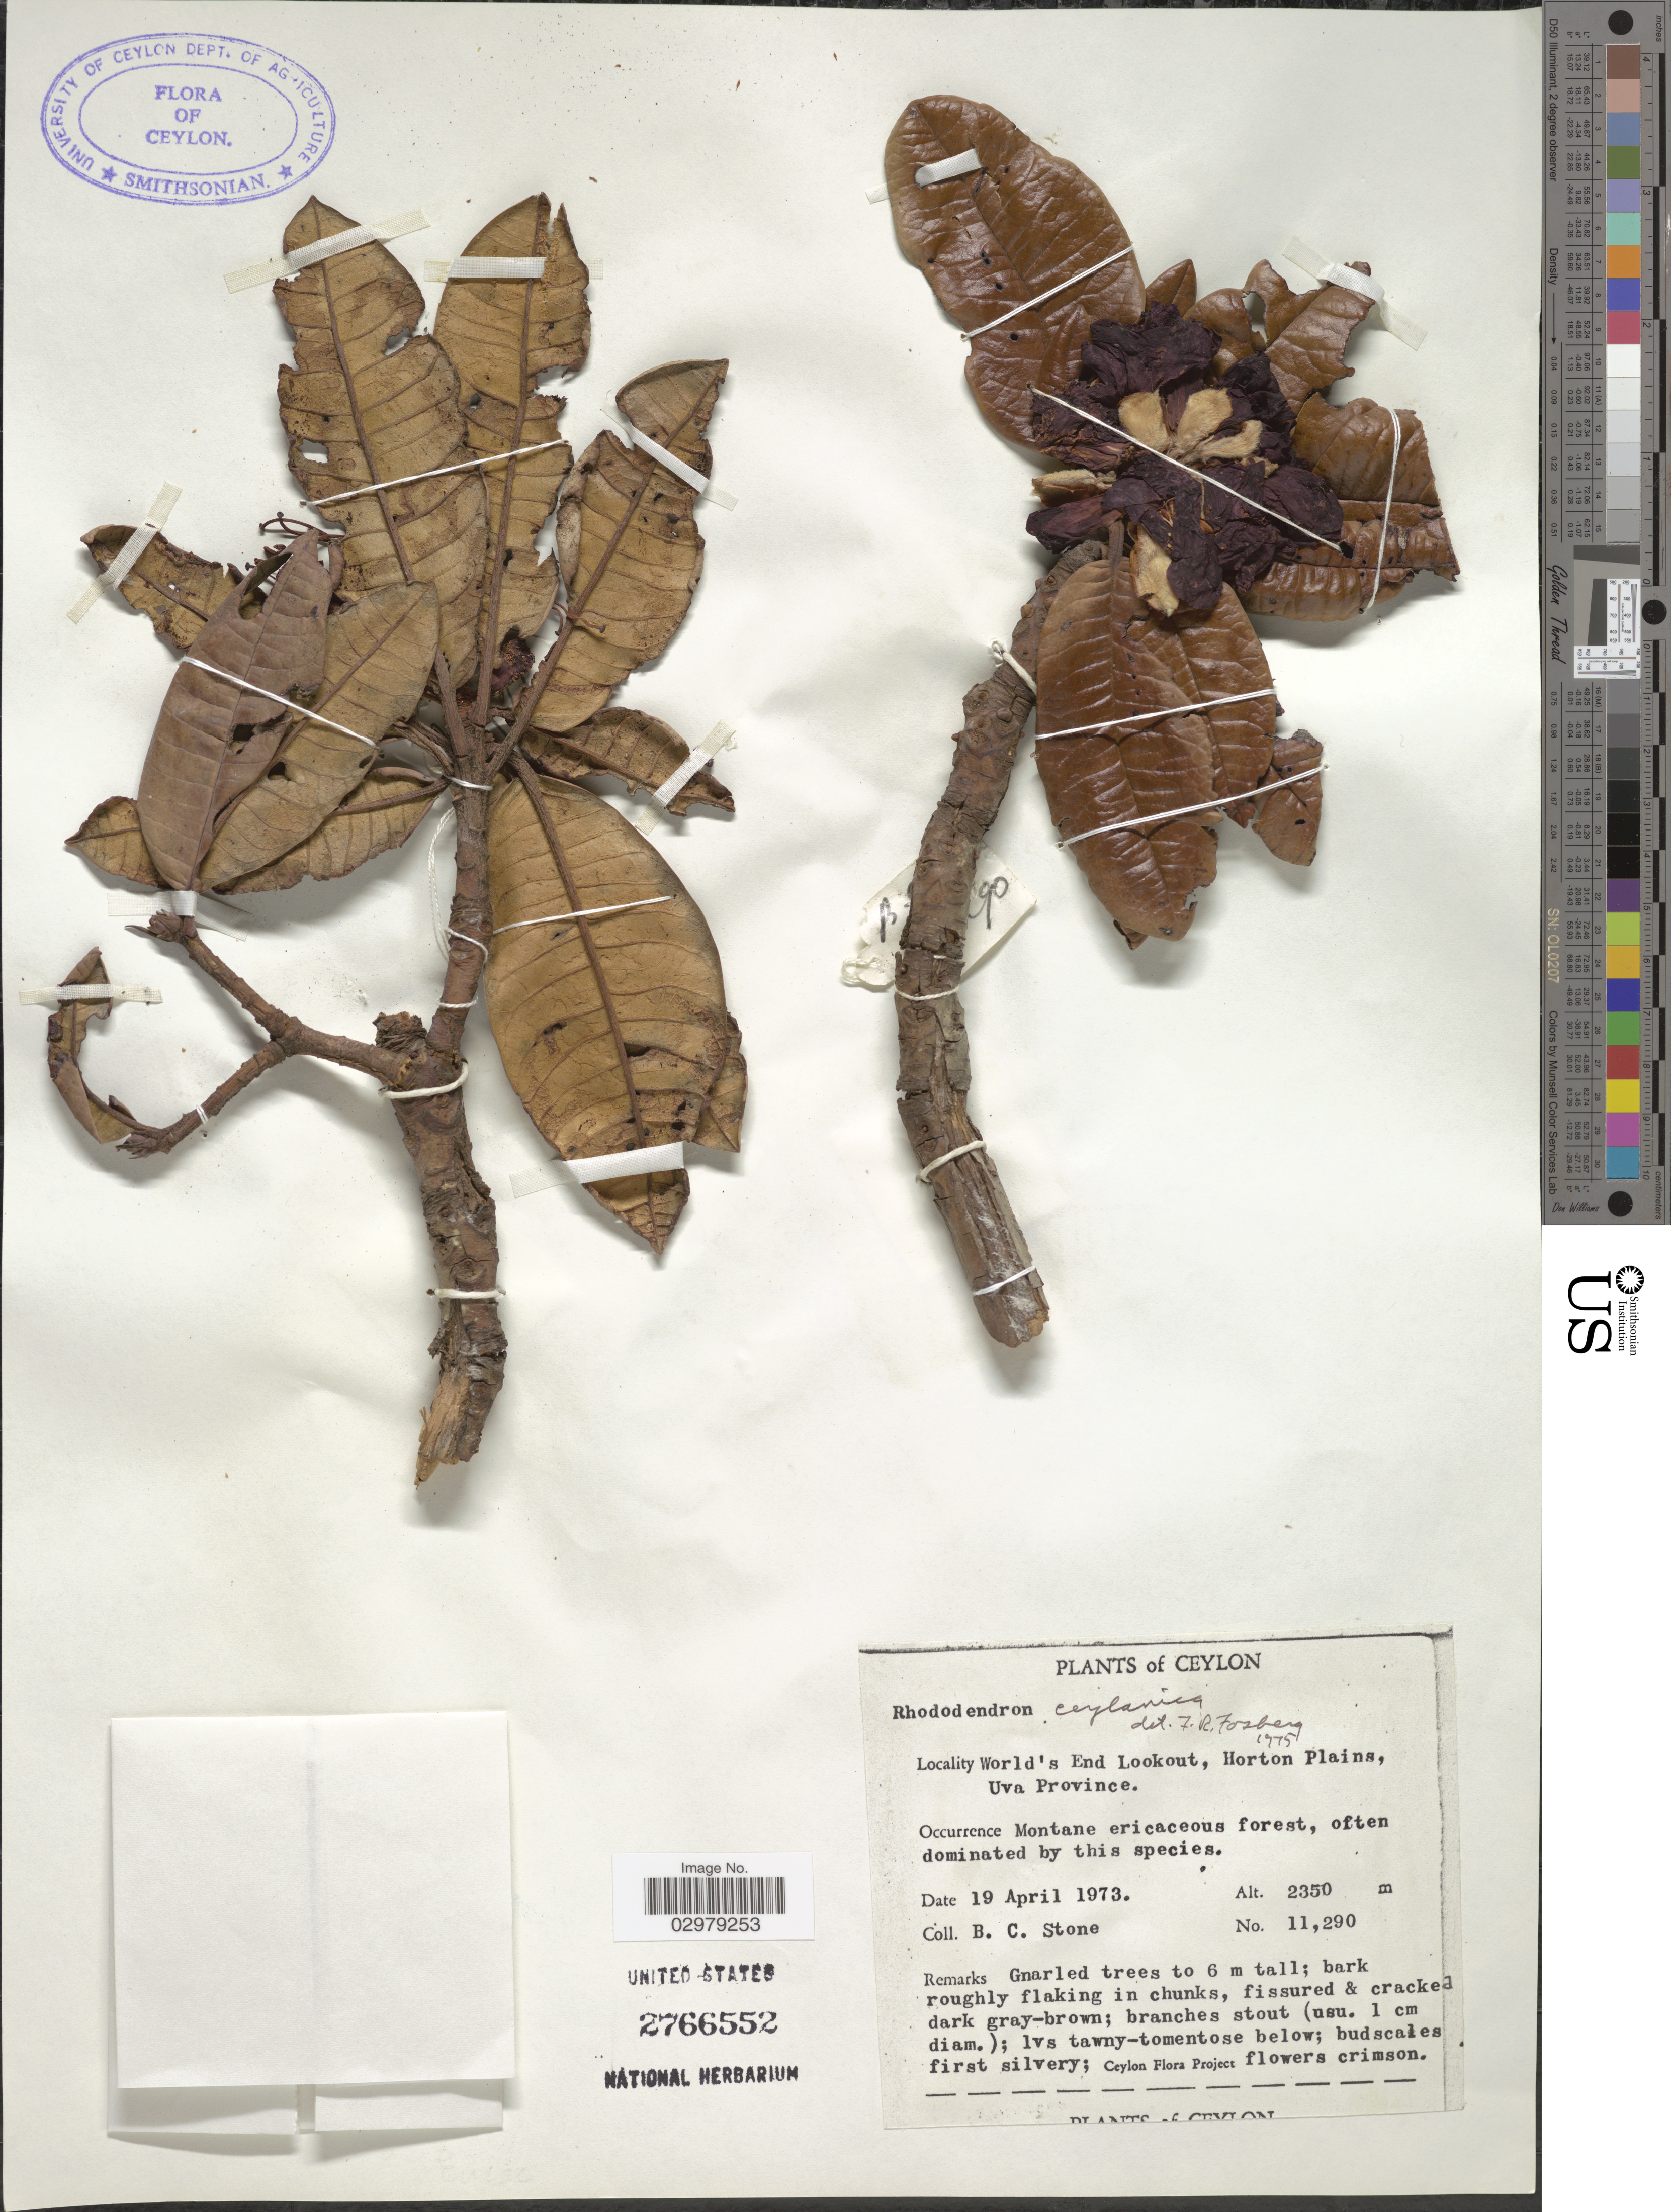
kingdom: Plantae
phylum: Tracheophyta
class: Magnoliopsida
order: Ericales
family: Ericaceae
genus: Rhododendron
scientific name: Rhododendron zeylanicum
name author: Booth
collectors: B. C. Stone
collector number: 11290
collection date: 1973-04-19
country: Sri Lanka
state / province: Uva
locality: Ceylon. World's End Lookout, Horton Plains.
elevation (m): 2350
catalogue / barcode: US 2766552